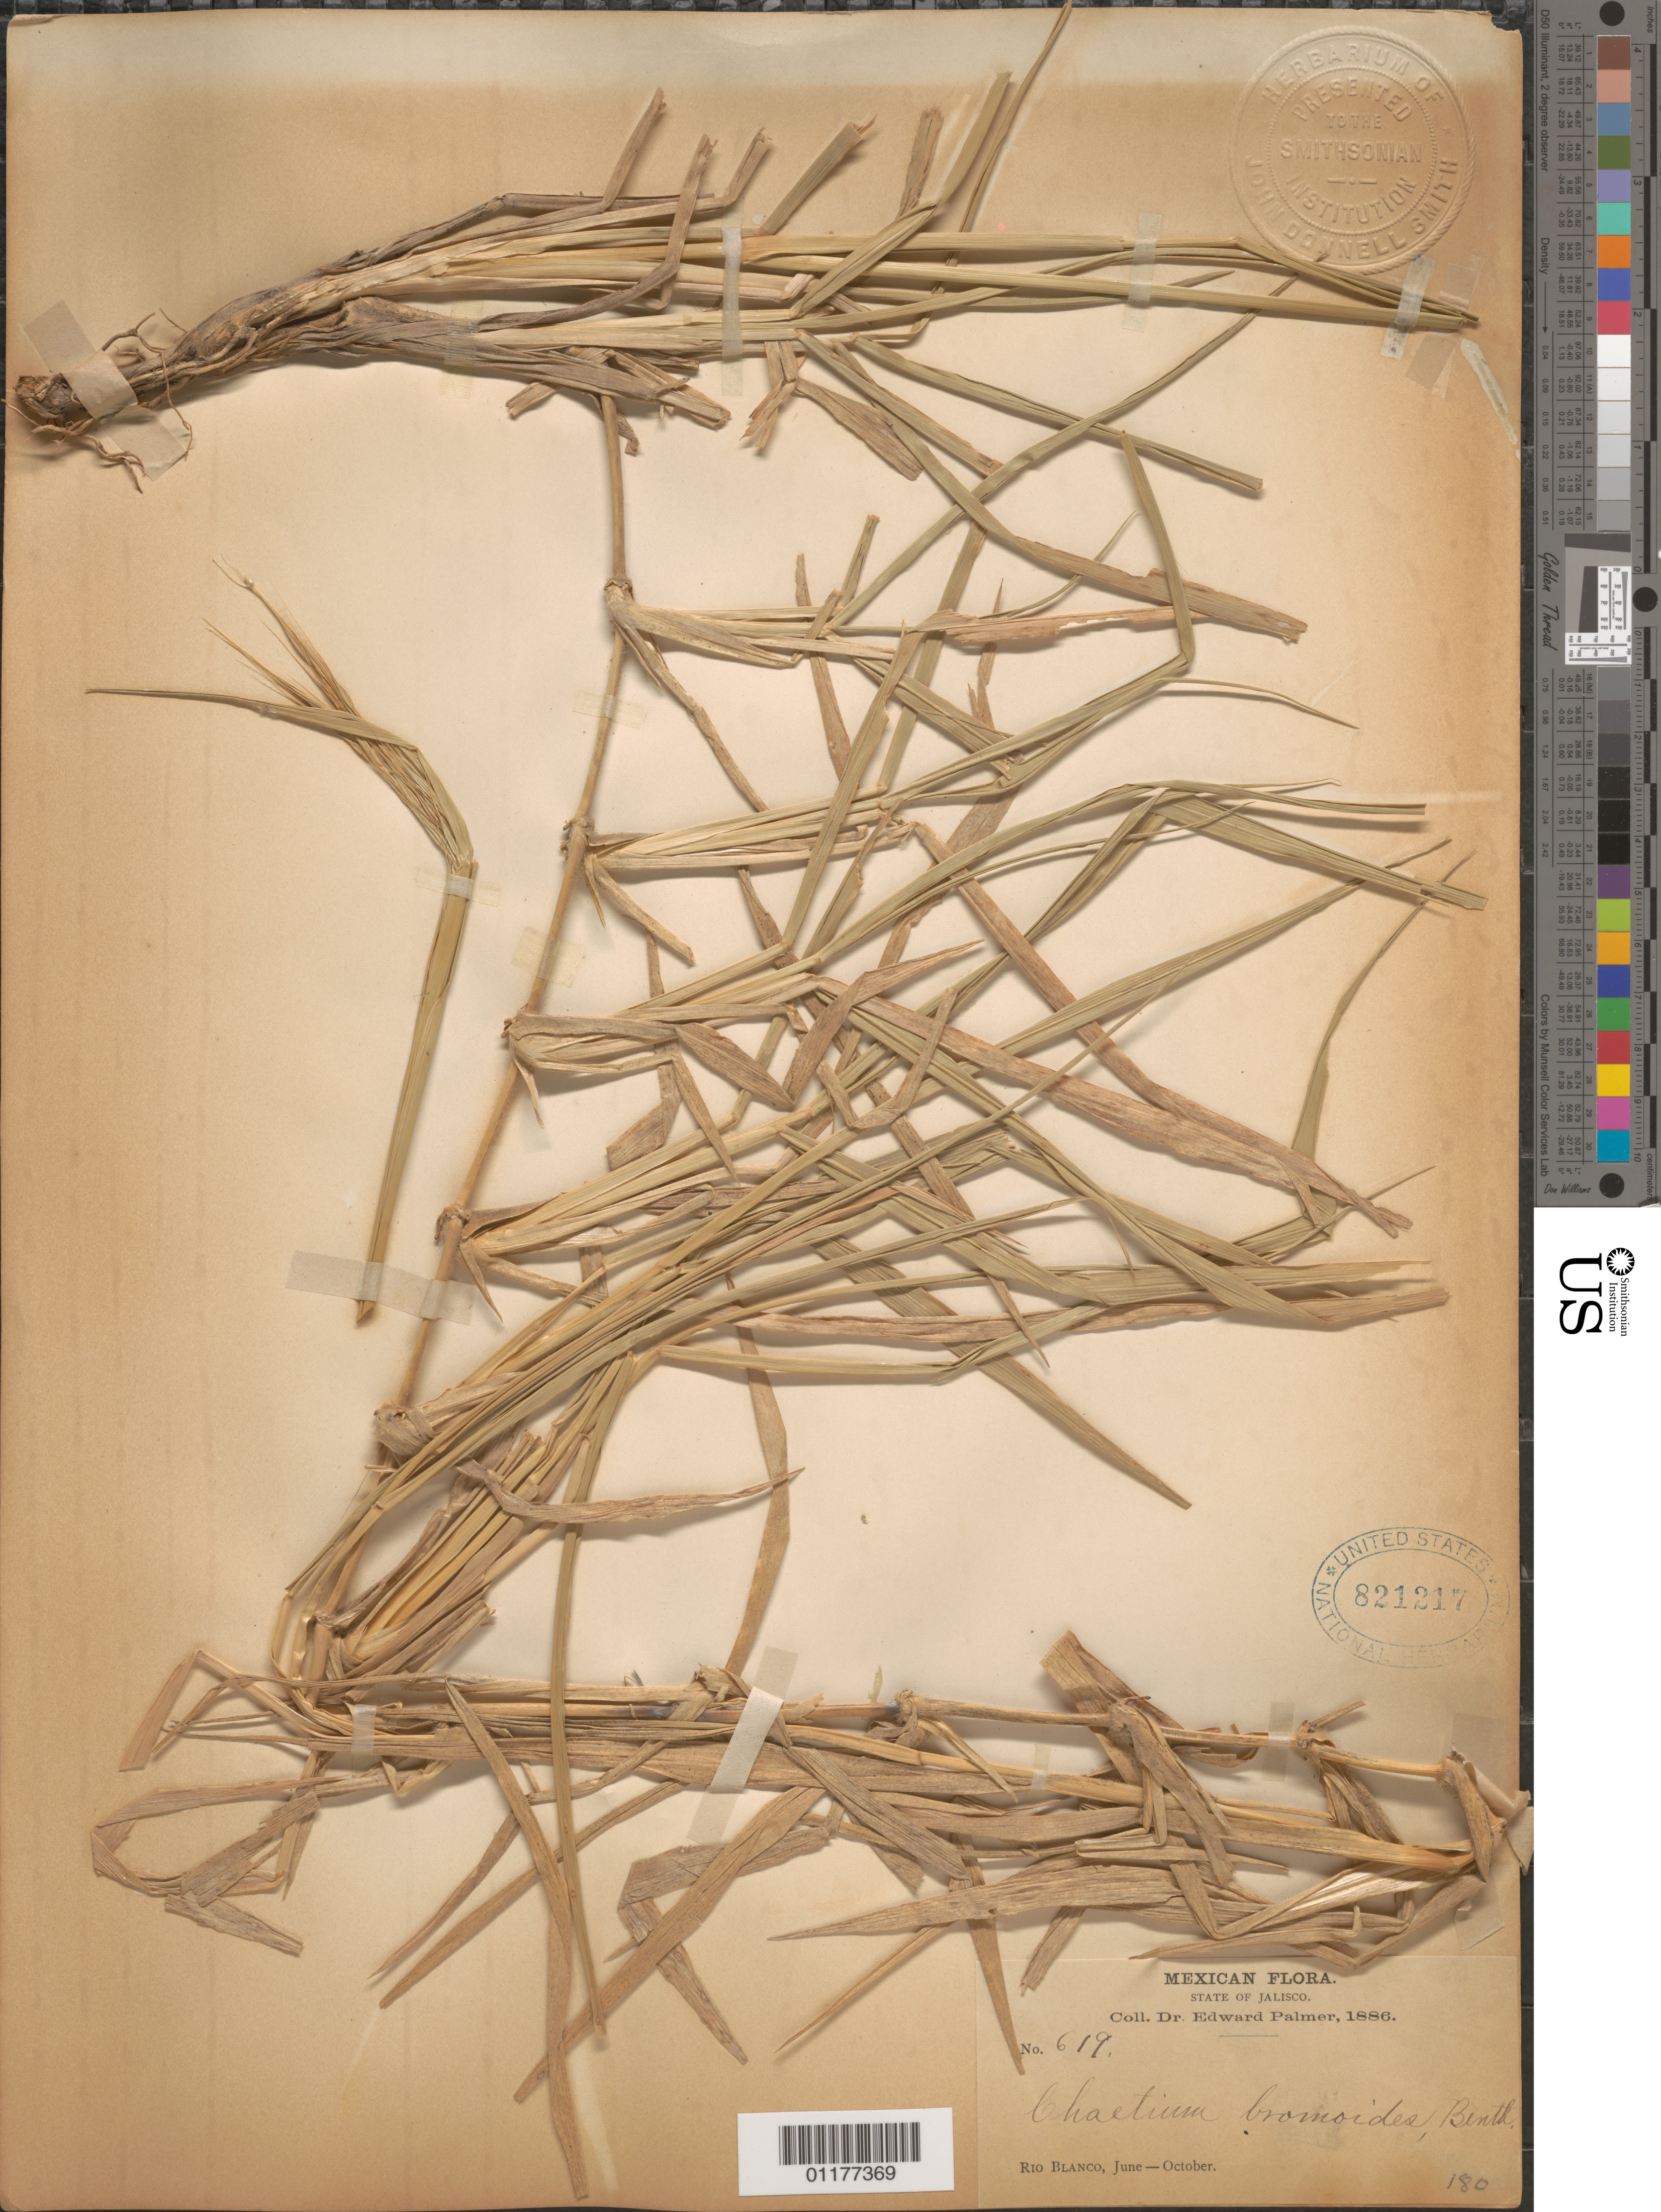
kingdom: Plantae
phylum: Tracheophyta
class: Liliopsida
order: Poales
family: Poaceae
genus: Chaetium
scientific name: Chaetium bromoides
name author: (J. Presl) Benth. ex Hemsl.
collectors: E. Palmer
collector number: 619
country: Mexico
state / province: Jalisco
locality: Rio Blanco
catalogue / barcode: US 821217